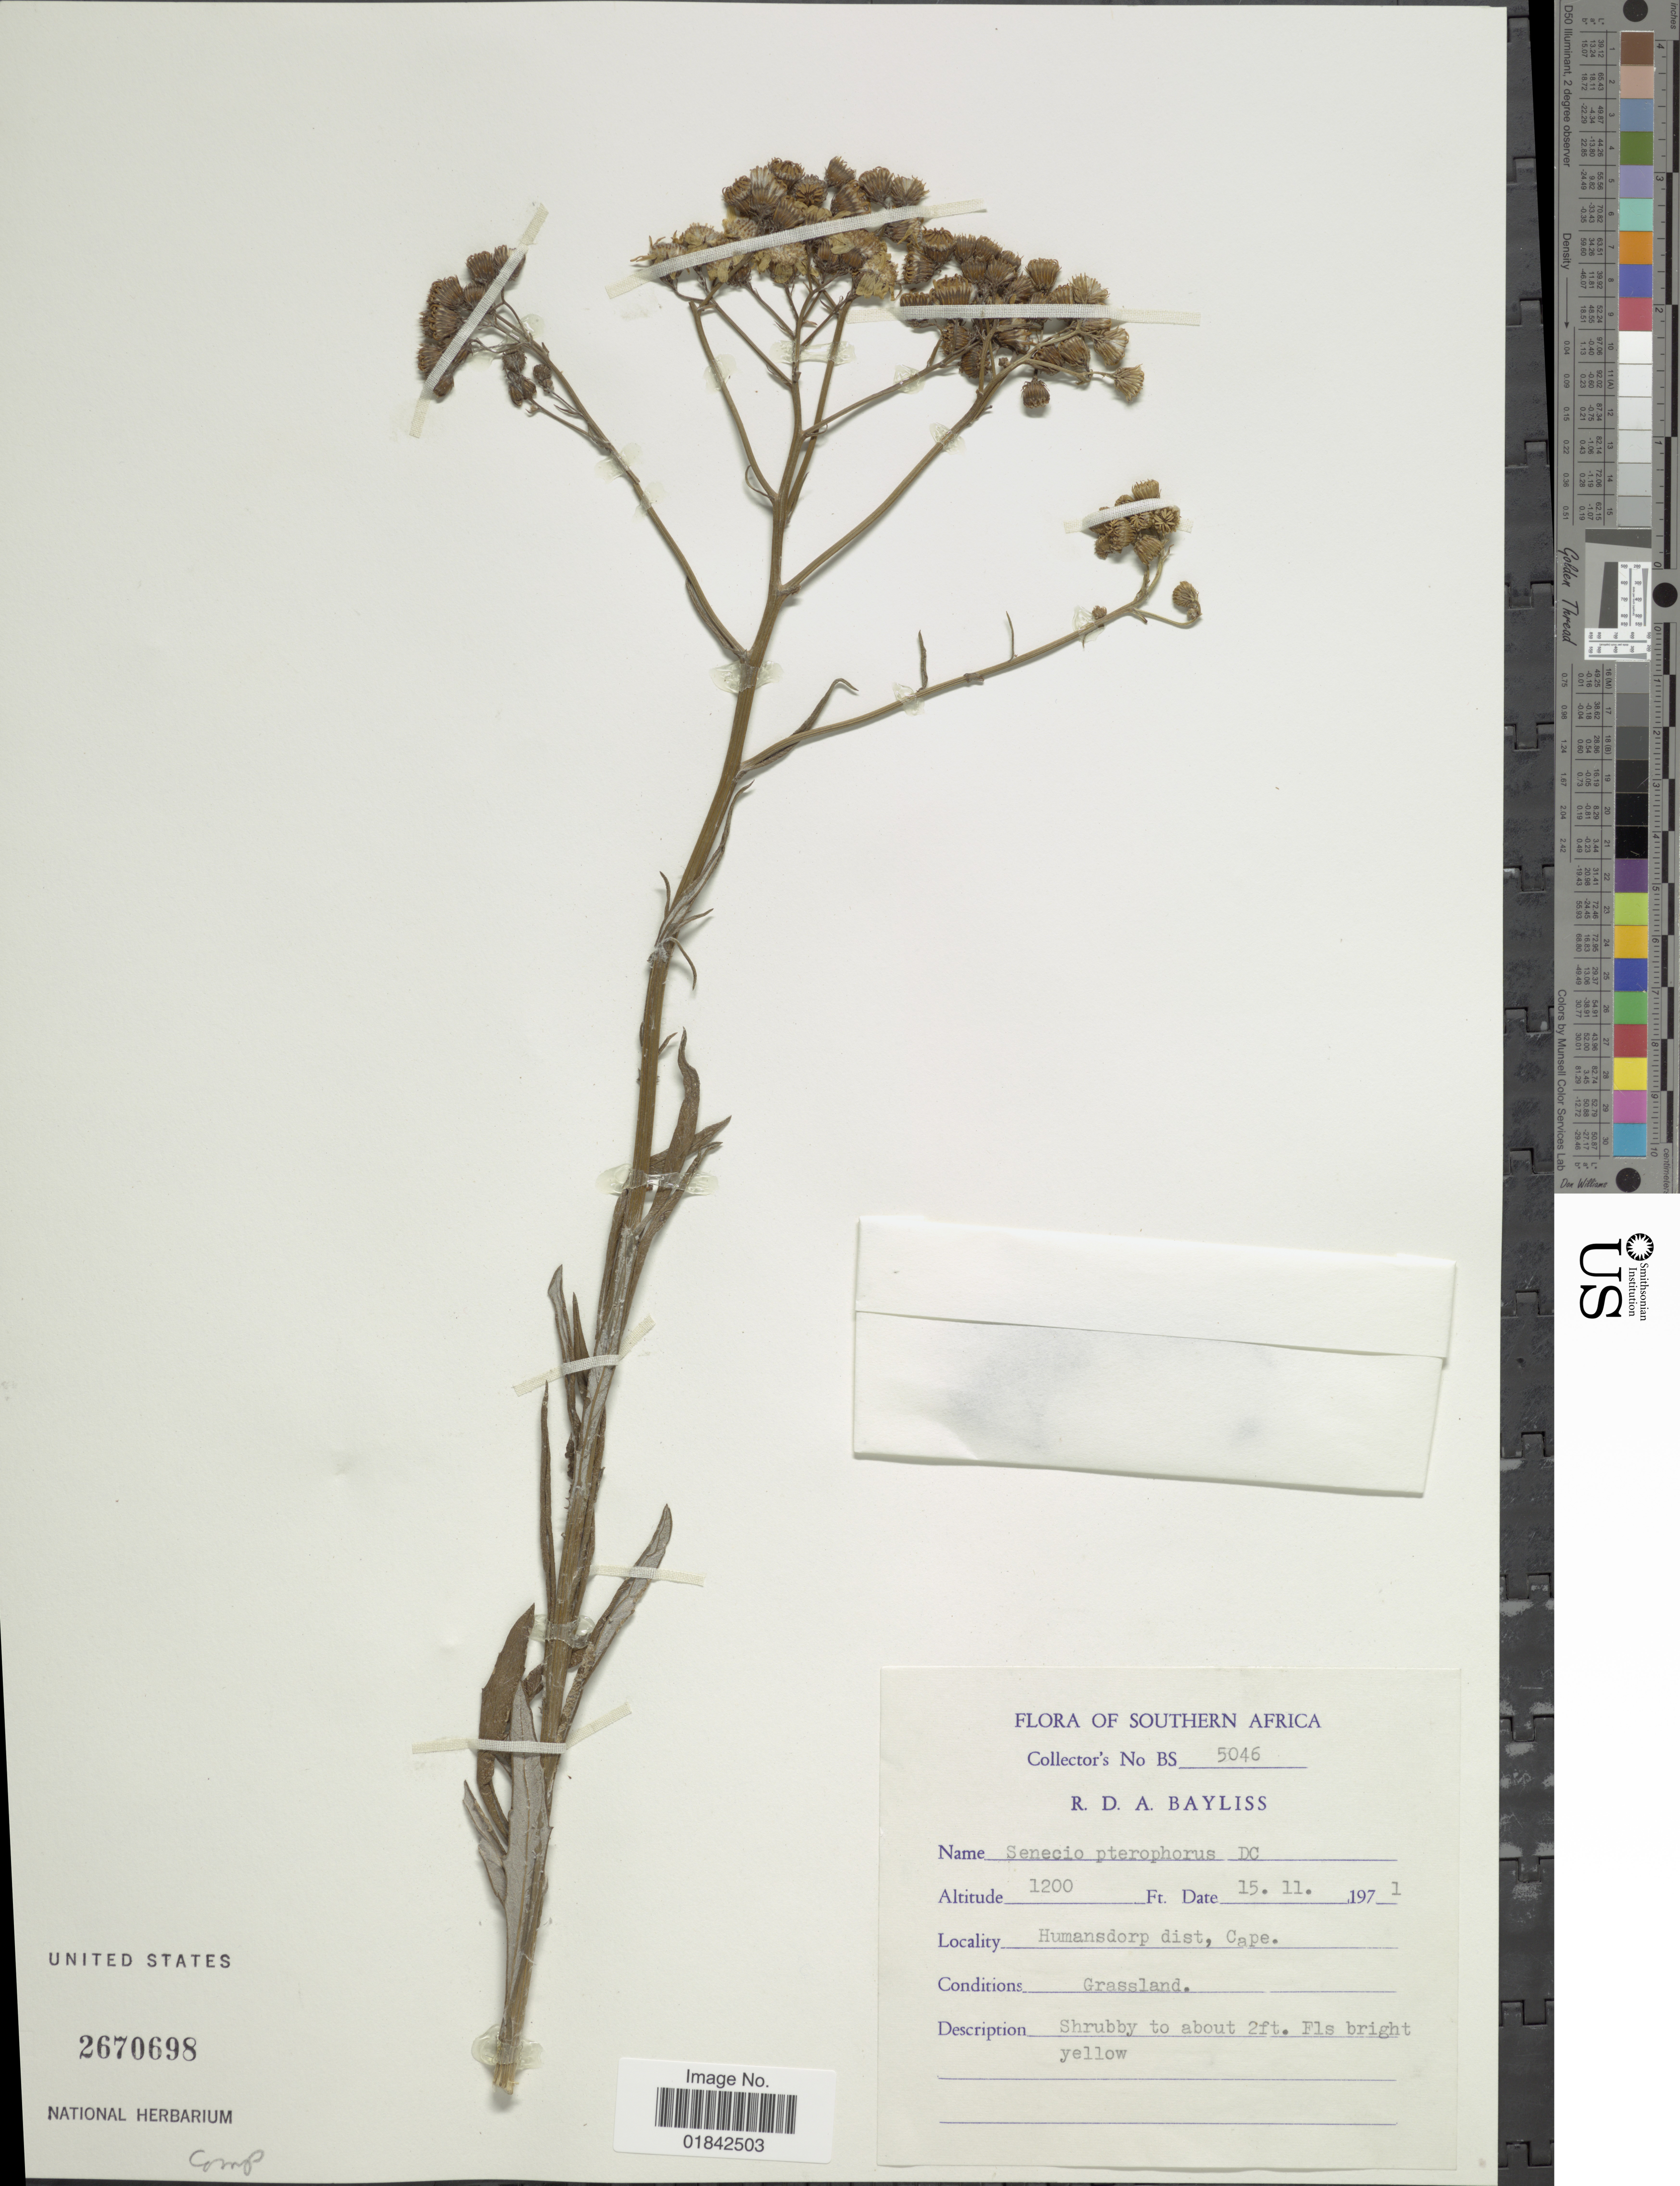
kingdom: Plantae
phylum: Tracheophyta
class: Magnoliopsida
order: Asterales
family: Asteraceae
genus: Senecio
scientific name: Senecio pterophorus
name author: DC.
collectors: R. Bayliss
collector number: BS 5046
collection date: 1971-11-15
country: South Africa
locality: Humansdorp dist, Cape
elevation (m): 366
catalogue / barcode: US 2670698